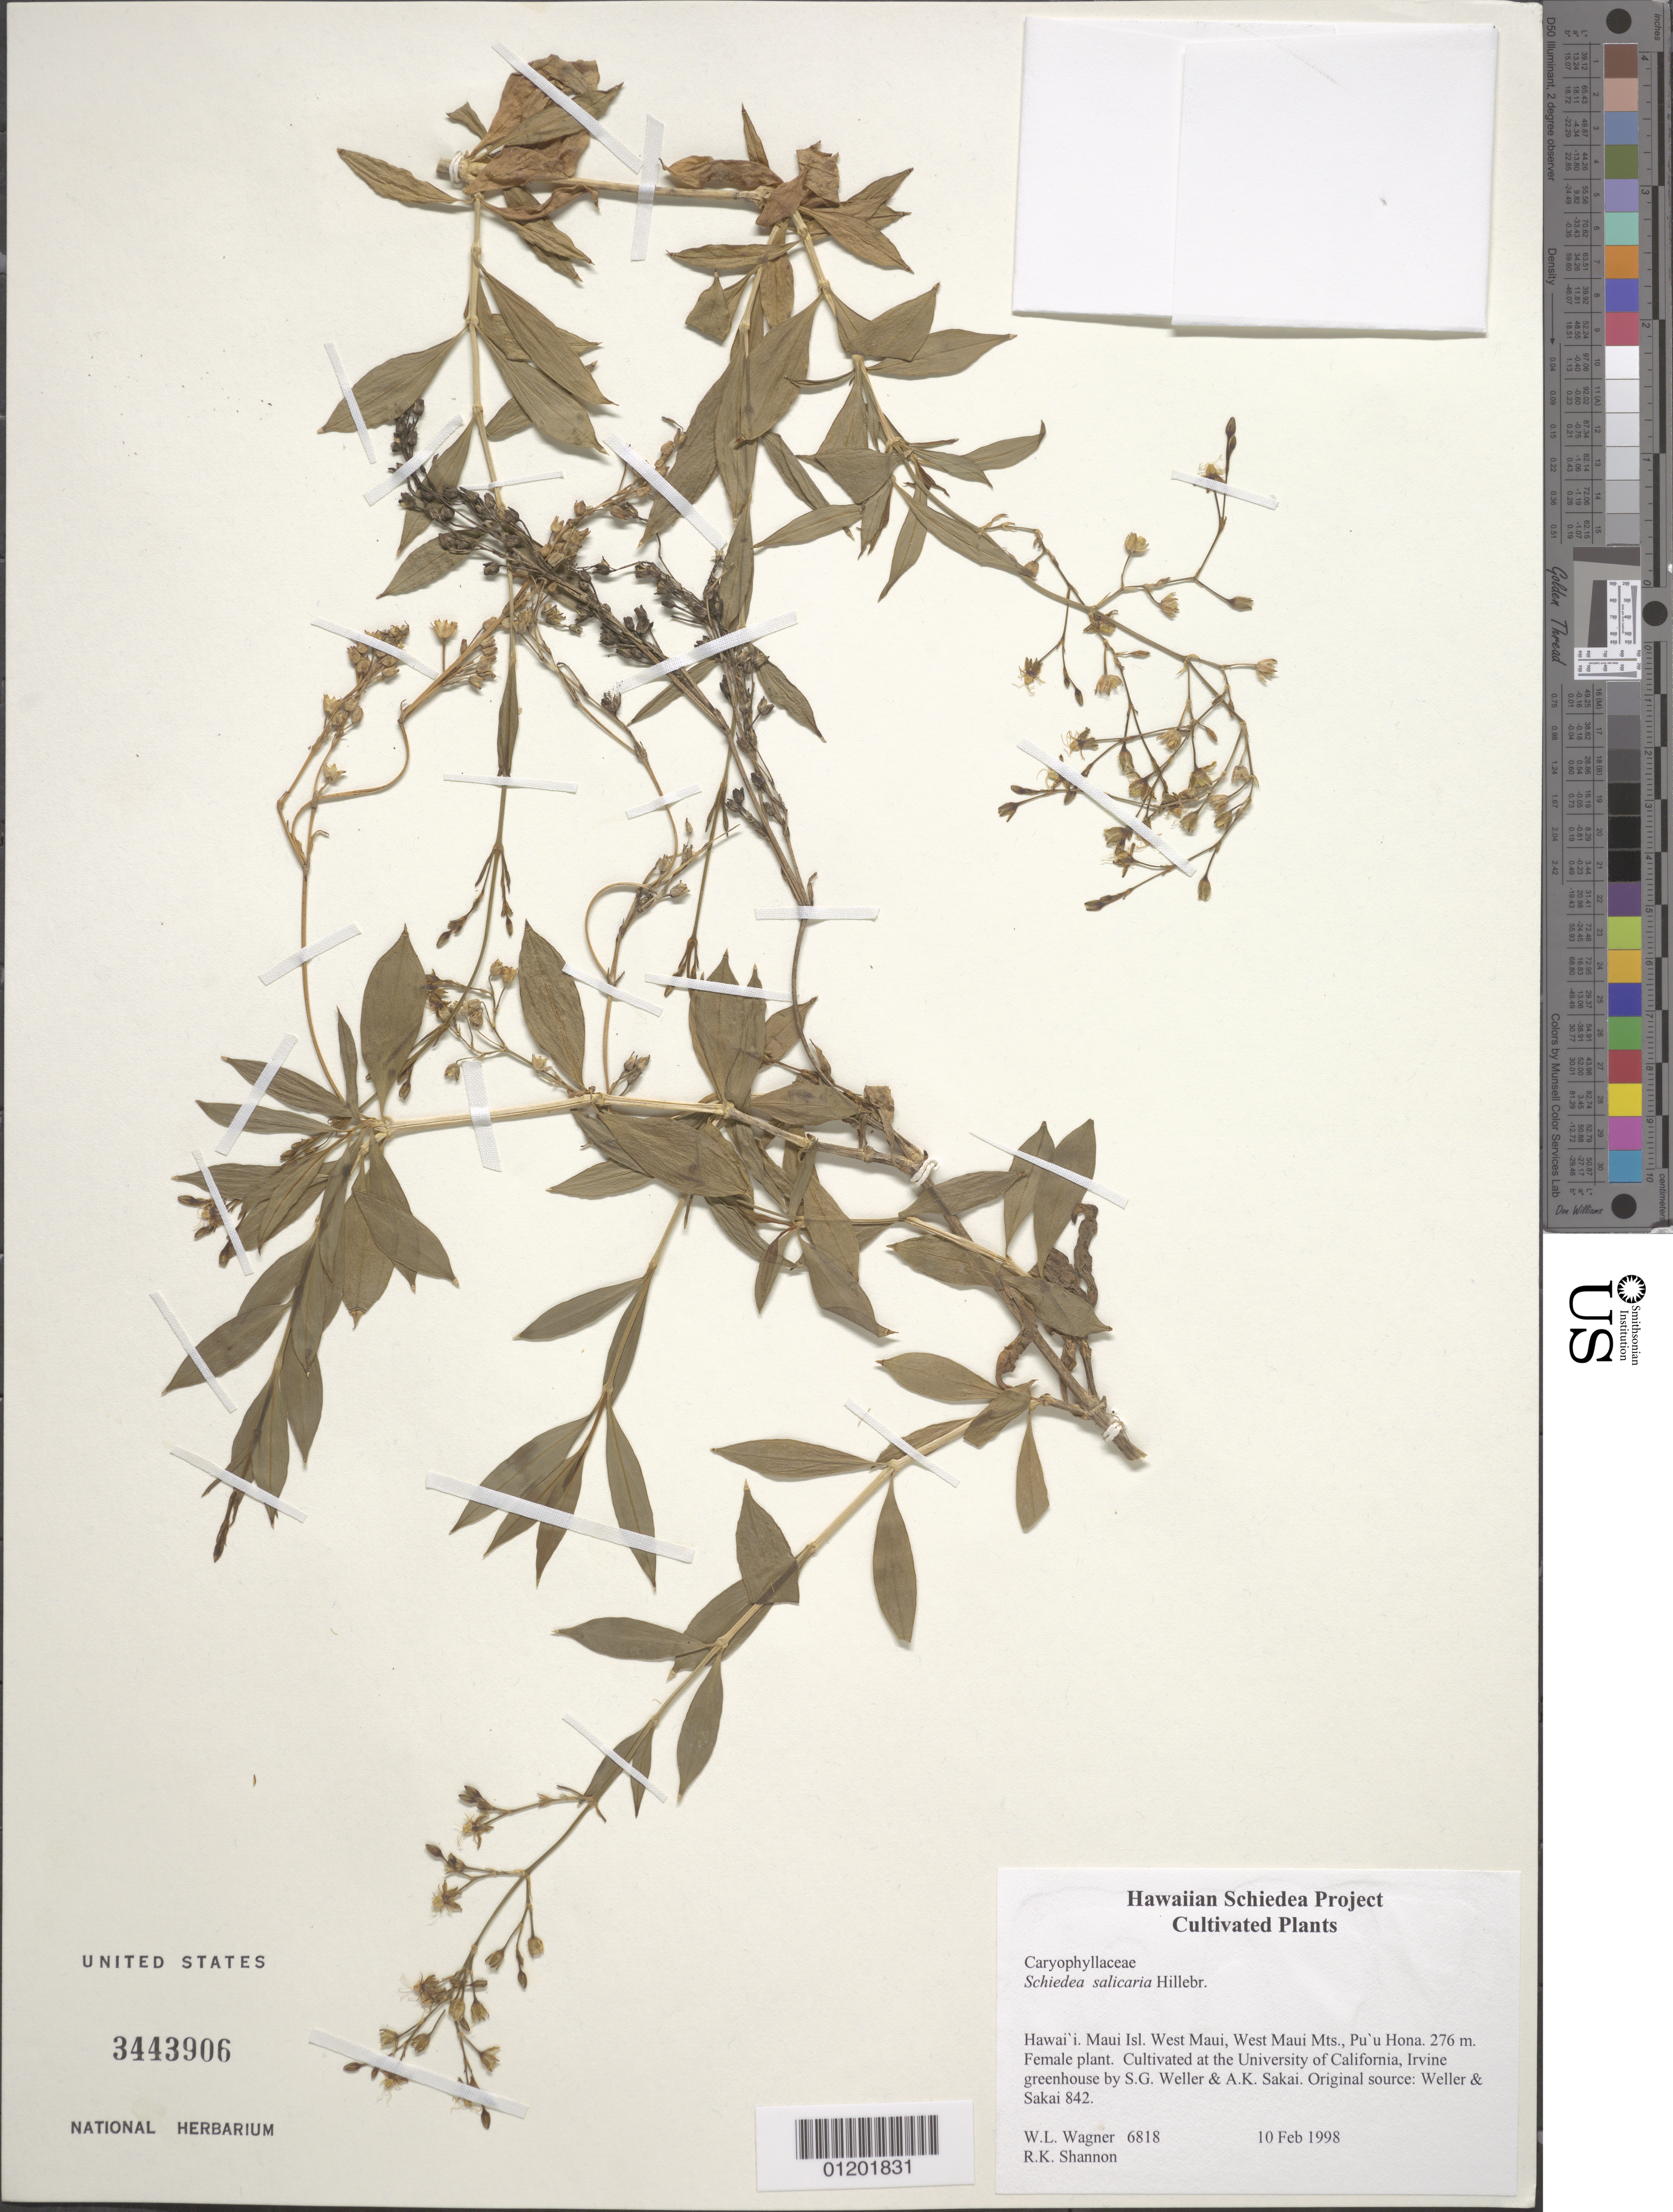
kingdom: Plantae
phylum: Tracheophyta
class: Magnoliopsida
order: Caryophyllales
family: Caryophyllaceae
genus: Schiedea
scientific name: Schiedea salicaria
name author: Hillebr.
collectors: W. L. Wagner & R. Shannon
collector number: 6818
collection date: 1998-02-10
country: United States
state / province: California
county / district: Orange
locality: University of California, Irvine greenhouse.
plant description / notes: Cultivated at the University of California, Irvine greenhouse by S.G. Weller & A.K. Sakai. Original source: Weller & Sakai 842.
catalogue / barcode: US 3443906